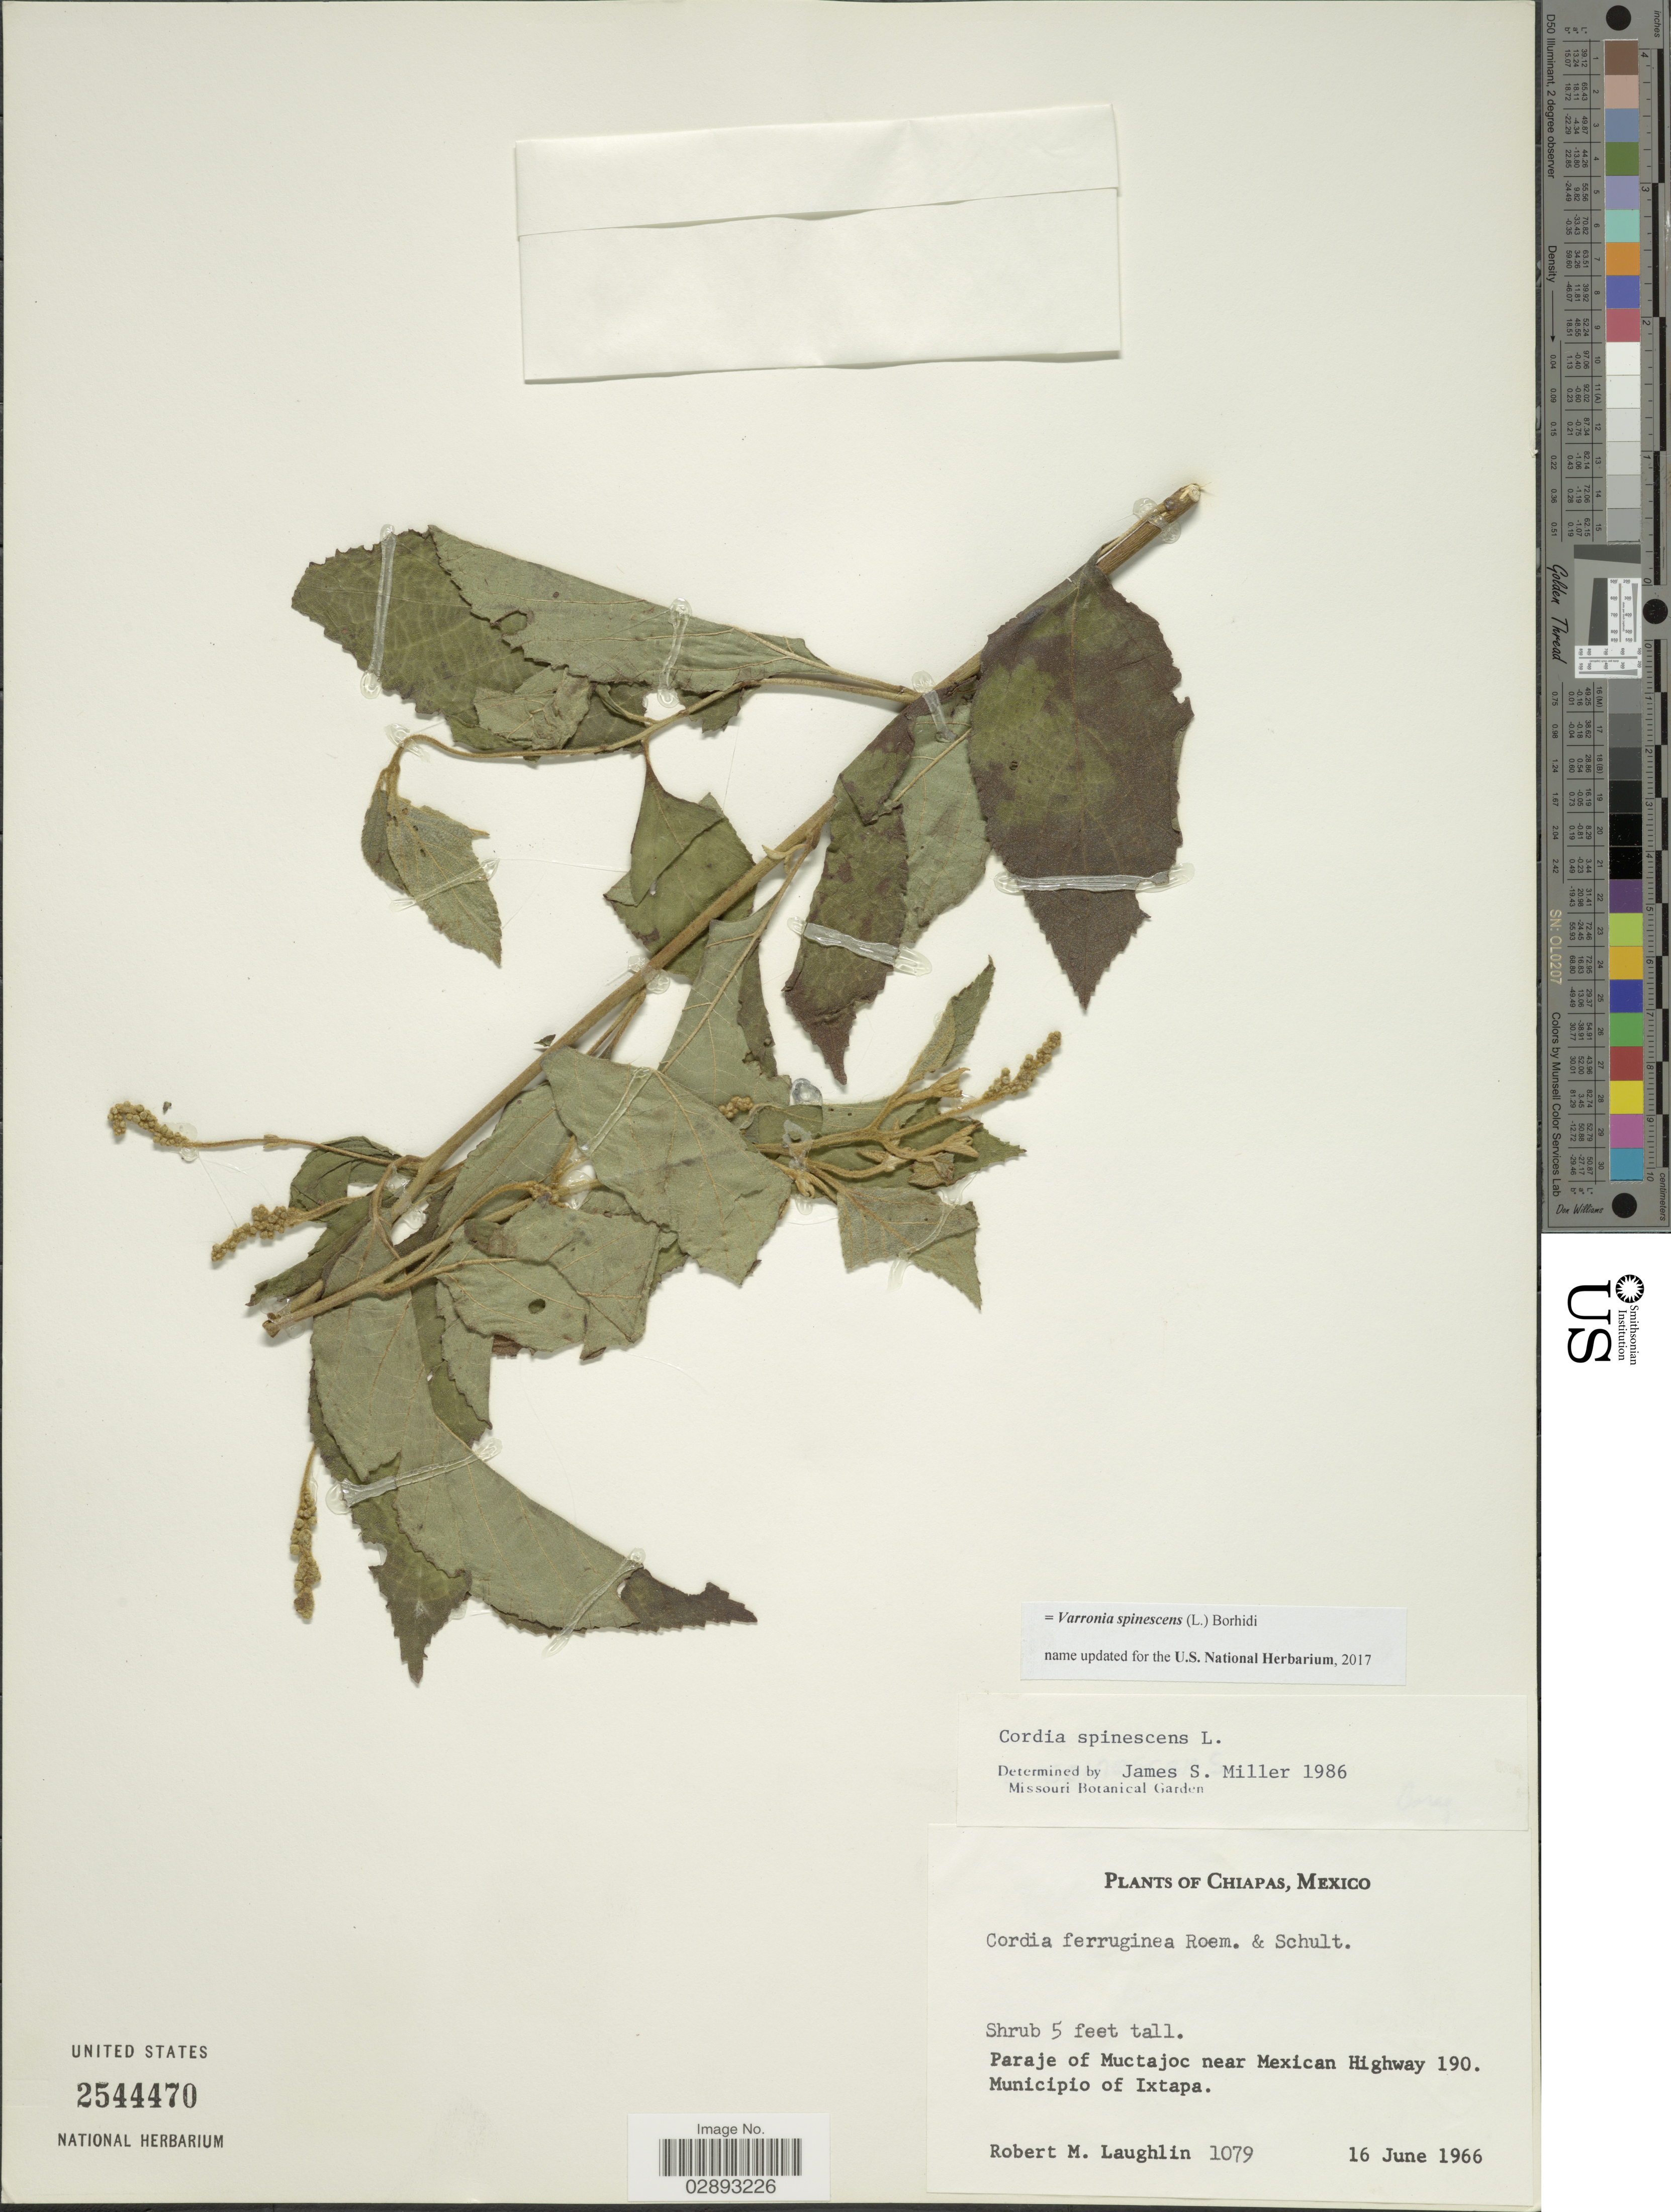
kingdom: Plantae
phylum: Tracheophyta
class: Magnoliopsida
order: Boraginales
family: Cordiaceae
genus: Varronia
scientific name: Varronia spinescens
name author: (L.) Borhidi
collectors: R. M. Laughlin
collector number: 1079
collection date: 1966-06-16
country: Mexico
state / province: Chiapas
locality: Paraje of Muctajoc near Mexican Highway 190. Municipio of Ixtapa.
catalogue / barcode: US 2544470